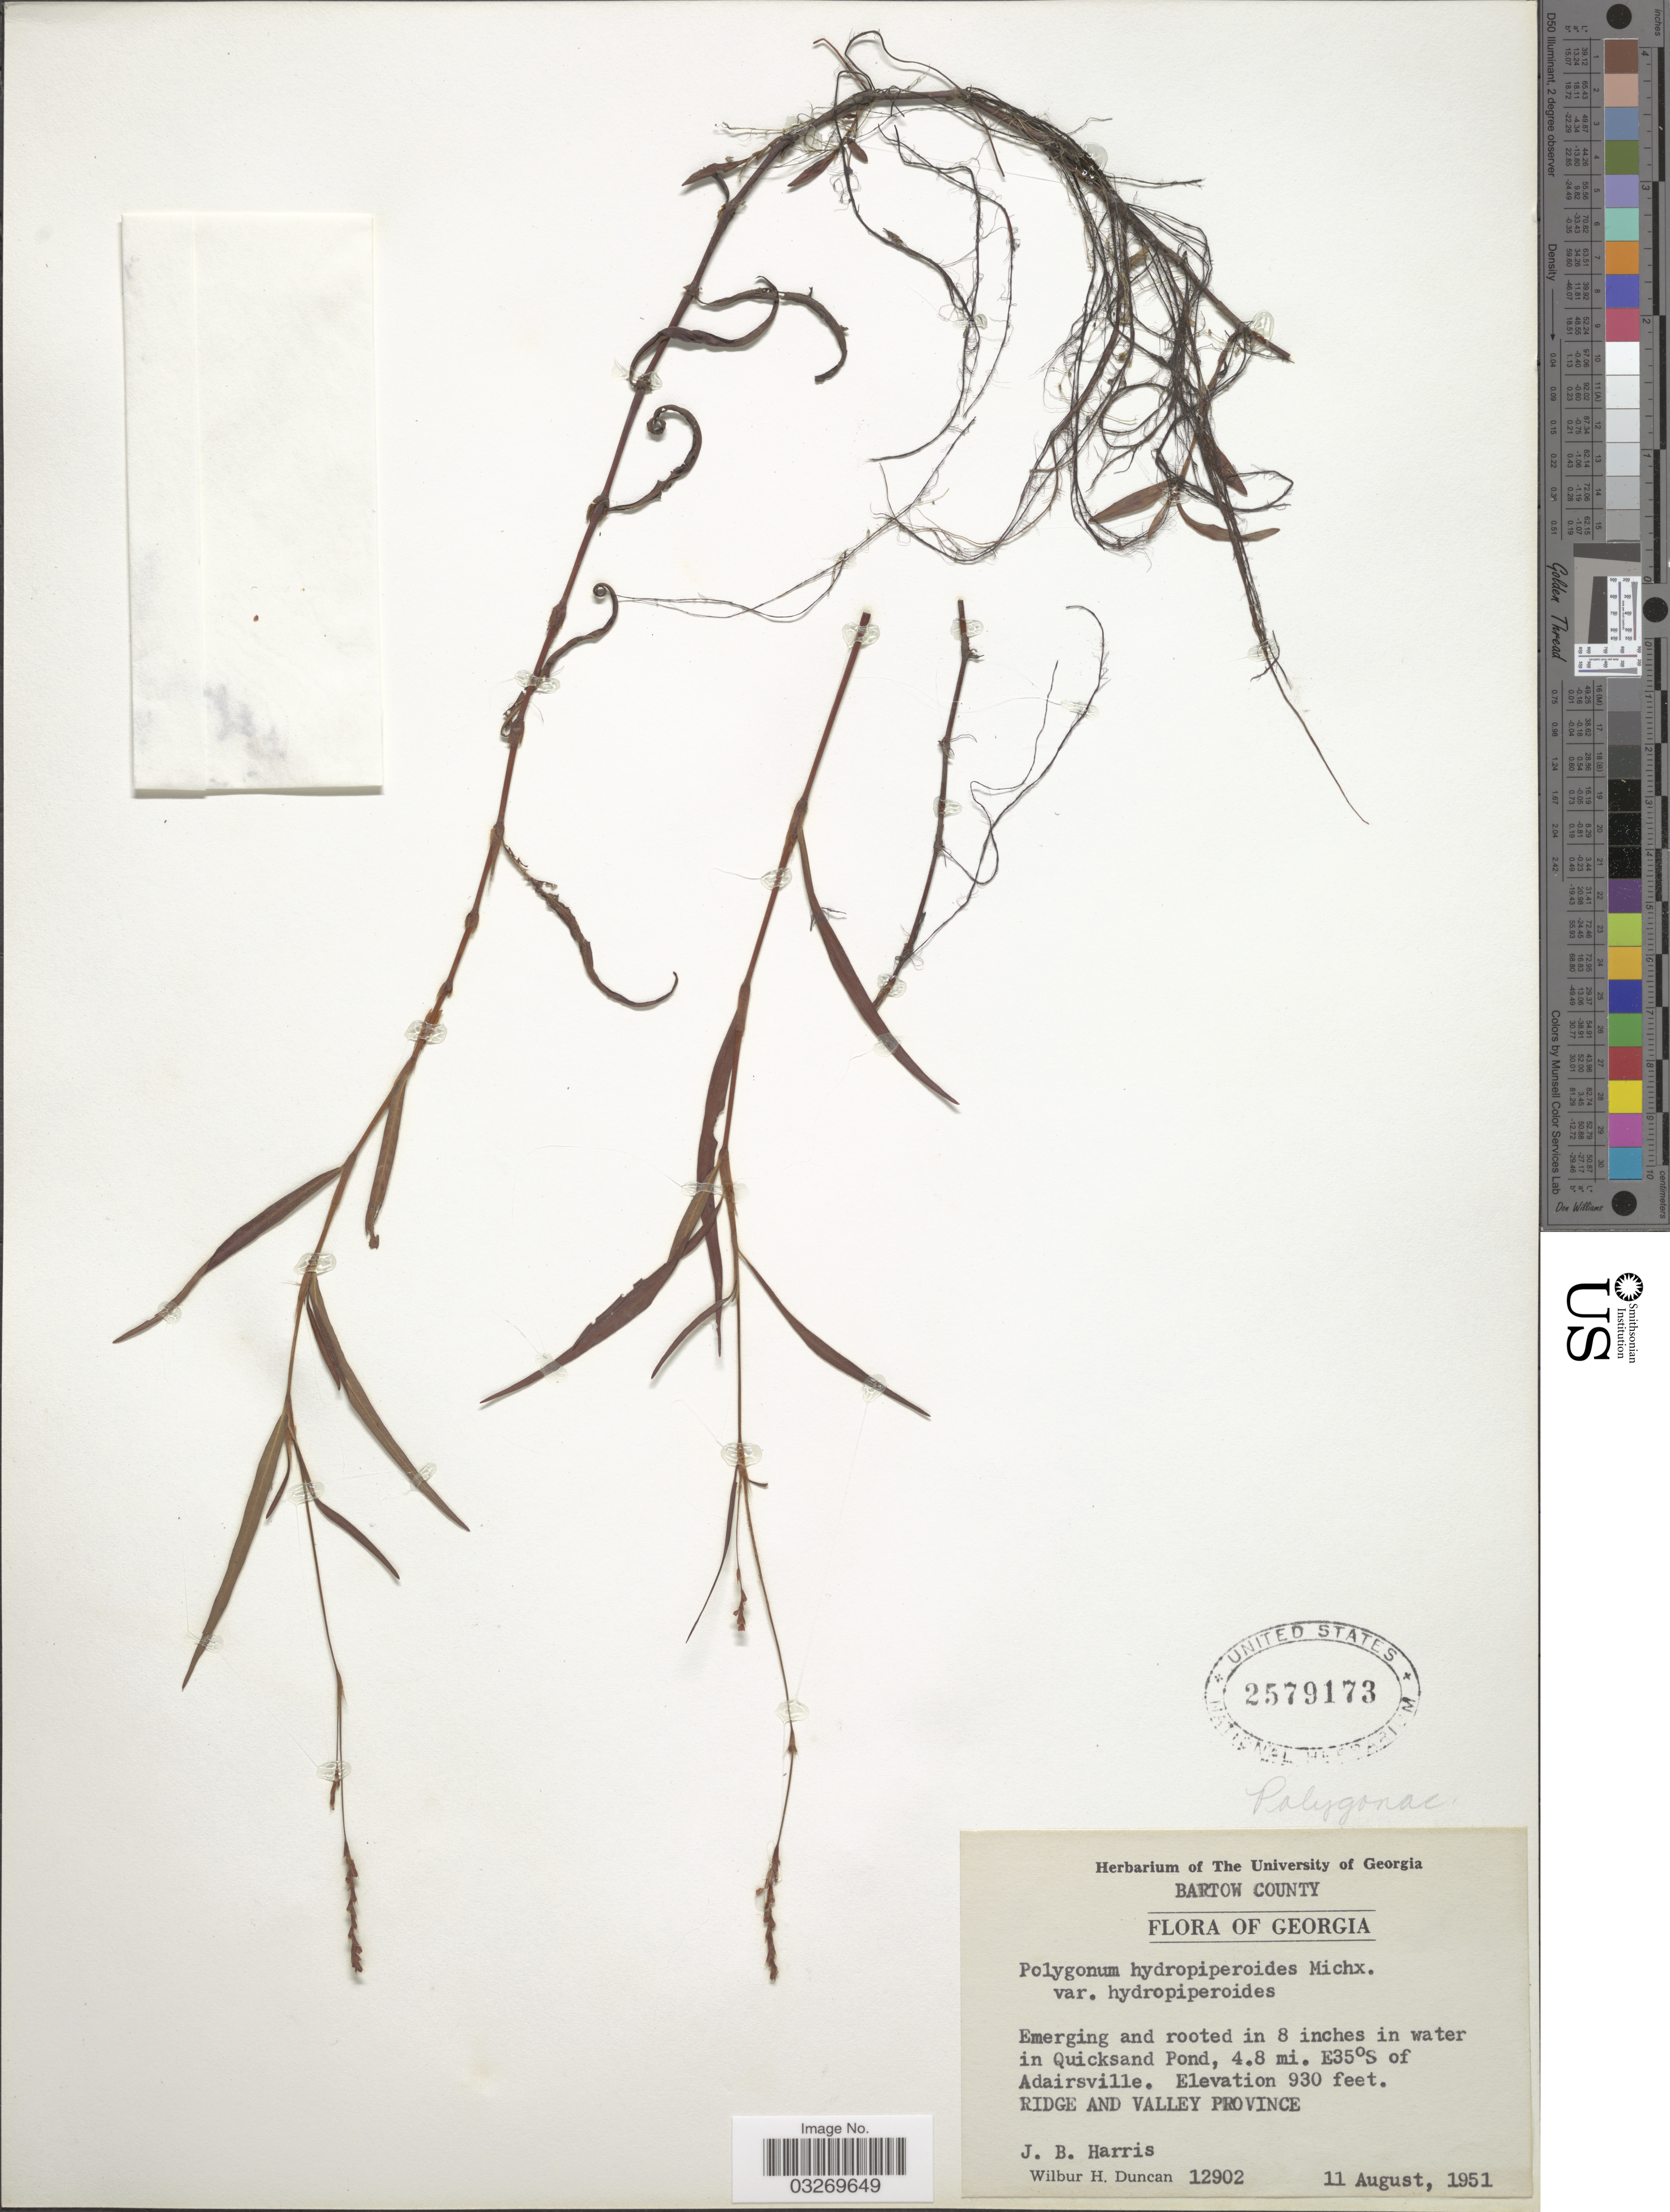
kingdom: Plantae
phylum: Tracheophyta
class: Magnoliopsida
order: Caryophyllales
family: Polygonaceae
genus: Persicaria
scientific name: Persicaria hydropiperoides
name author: (Michx.) Small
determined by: Atha, D. E.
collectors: J. B. Harris & W. H. Duncan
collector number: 12902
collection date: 1951-08-11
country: United States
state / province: Georgia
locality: Barton County, Emerging and rooted in 8 inches in water in Quicksand Pond, 4.8 mi. E35°S of Adairsville. Ridge and Valley Province.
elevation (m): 2835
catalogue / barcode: US 2579173